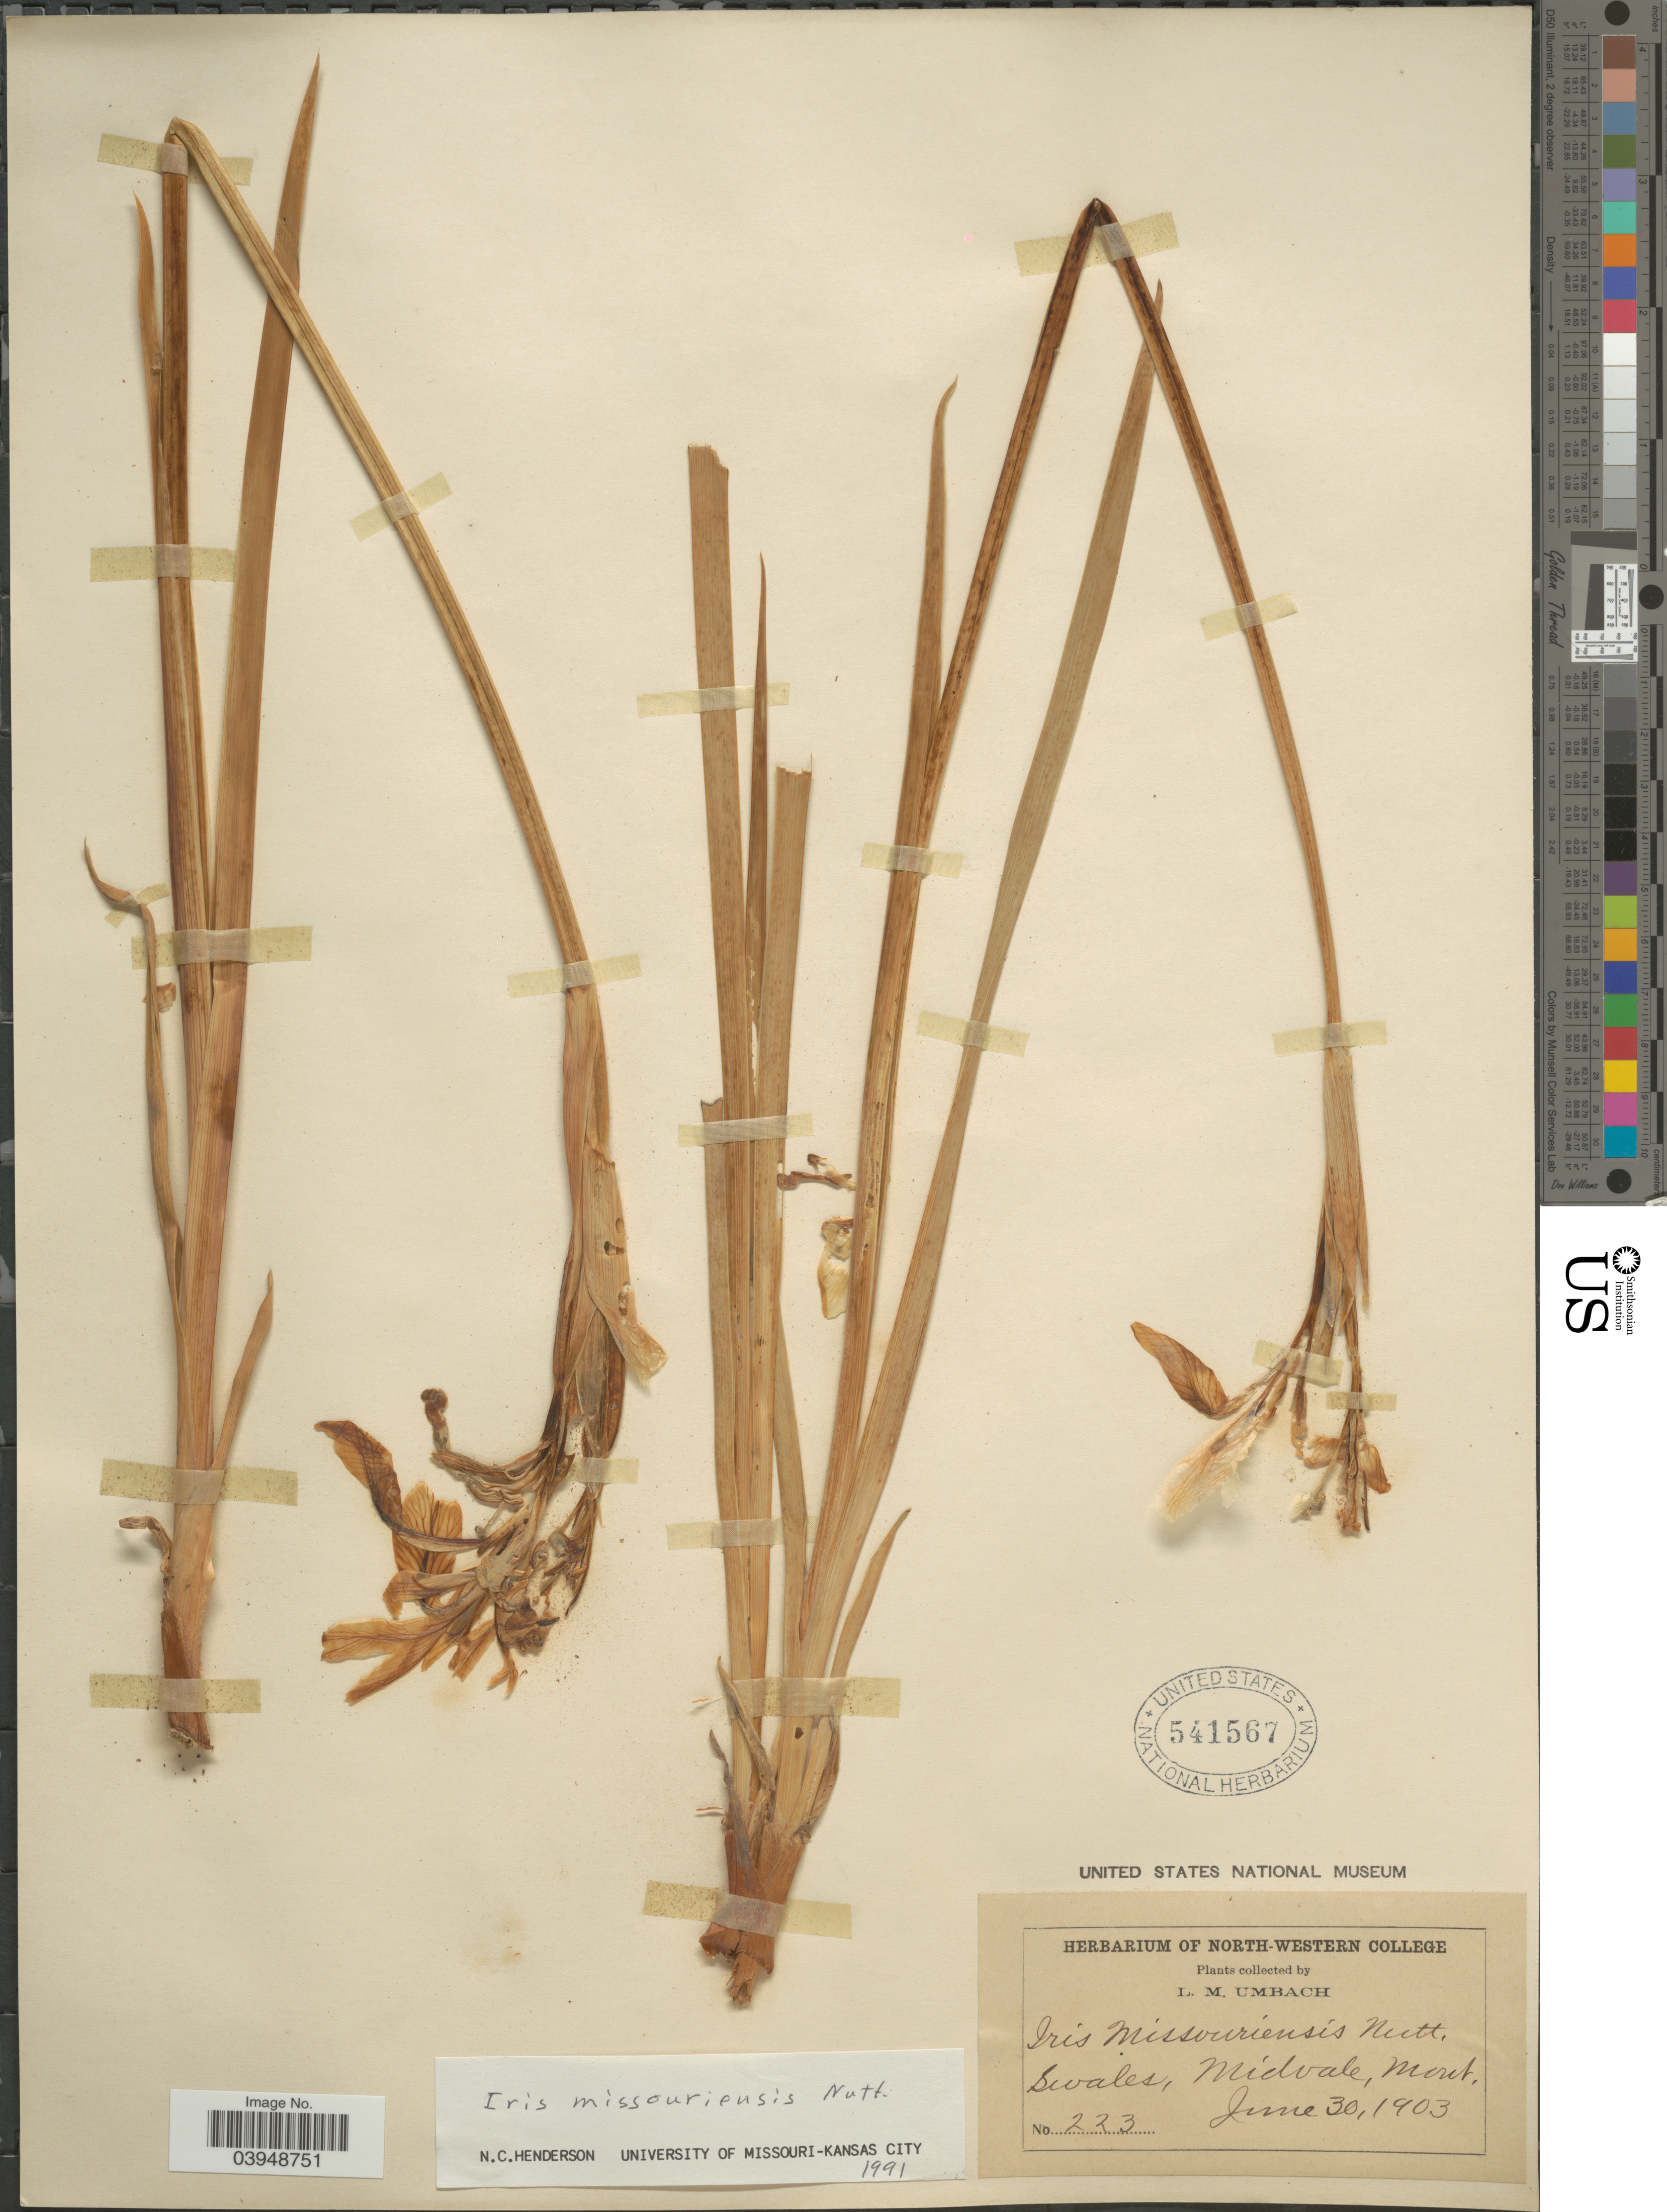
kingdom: Plantae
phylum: Tracheophyta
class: Liliopsida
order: Asparagales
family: Iridaceae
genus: Iris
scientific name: Iris missouriensis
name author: Nutt.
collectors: L. M. Umbach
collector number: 223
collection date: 1903-06-30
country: United States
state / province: Montana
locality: Swales, Midvale.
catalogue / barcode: US 541567